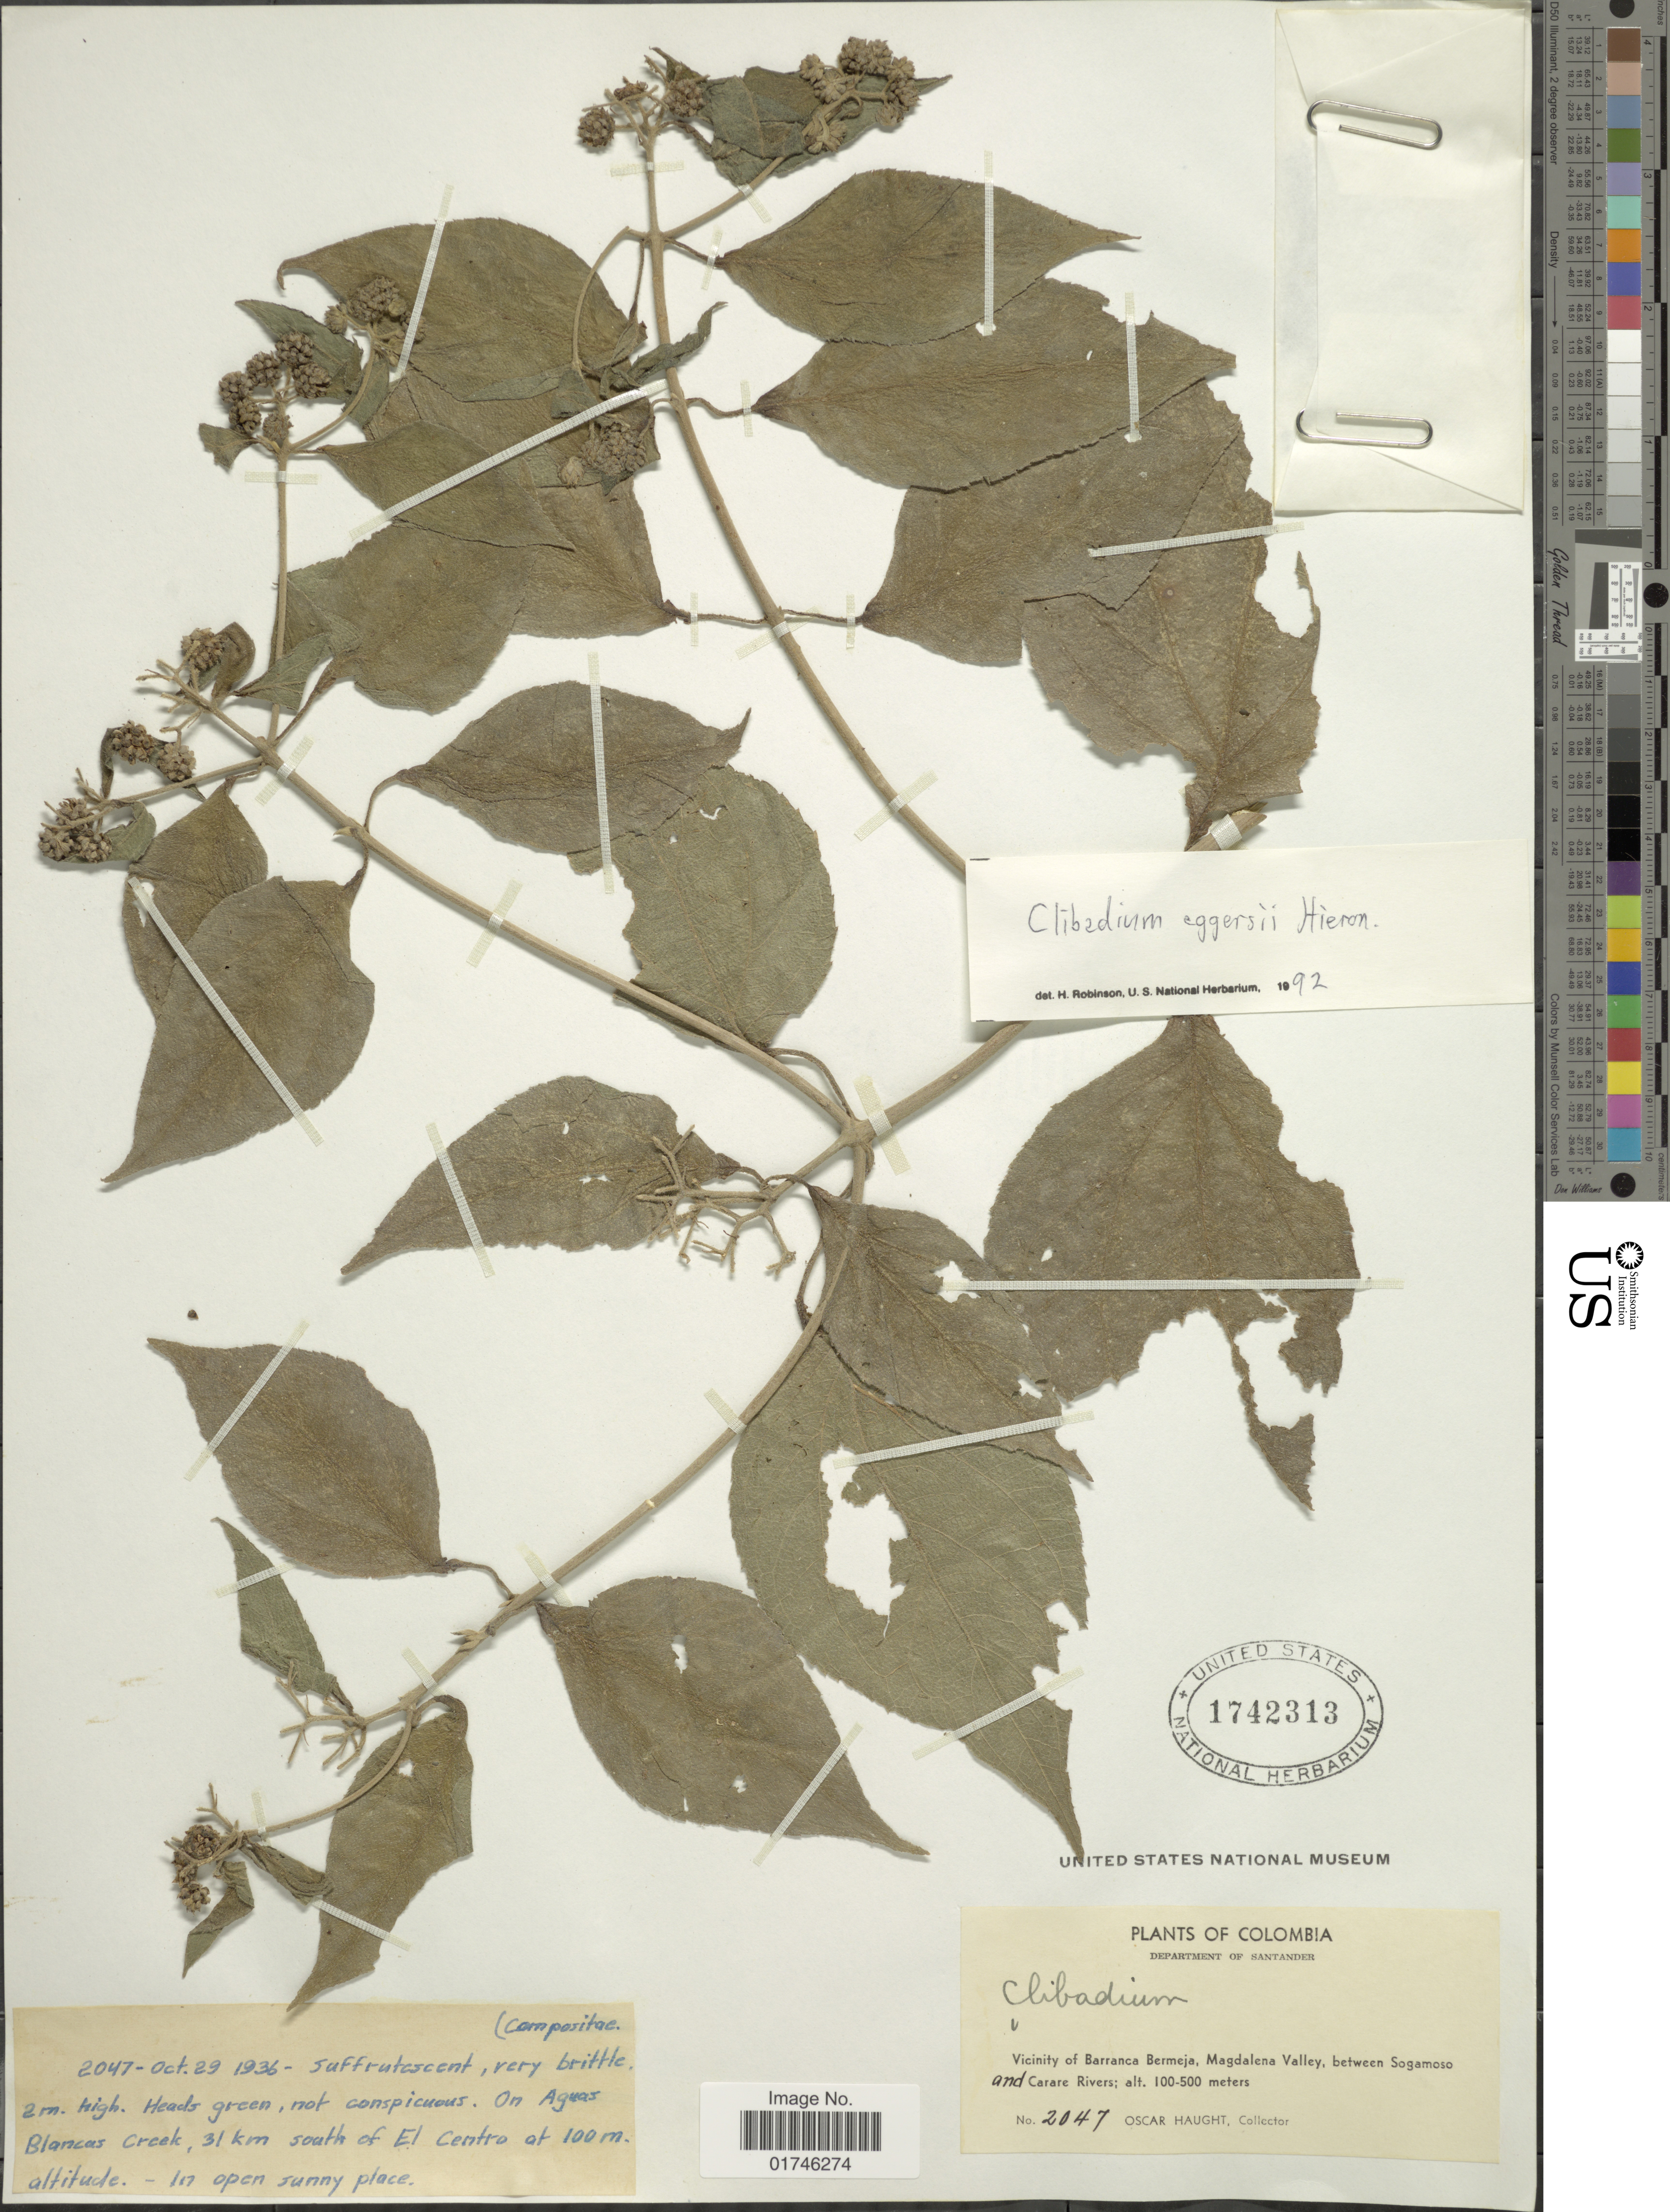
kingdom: Plantae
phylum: Tracheophyta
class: Magnoliopsida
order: Asterales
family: Asteraceae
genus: Clibadium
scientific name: Clibadium eggersii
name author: Hieron.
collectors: O. L. Haught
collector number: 2047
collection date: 1936-10-29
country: Colombia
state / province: Santander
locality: Department of Santander. On Aguas Blancas Creek, 31 south of El Centro.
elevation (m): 100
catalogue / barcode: US 1742313